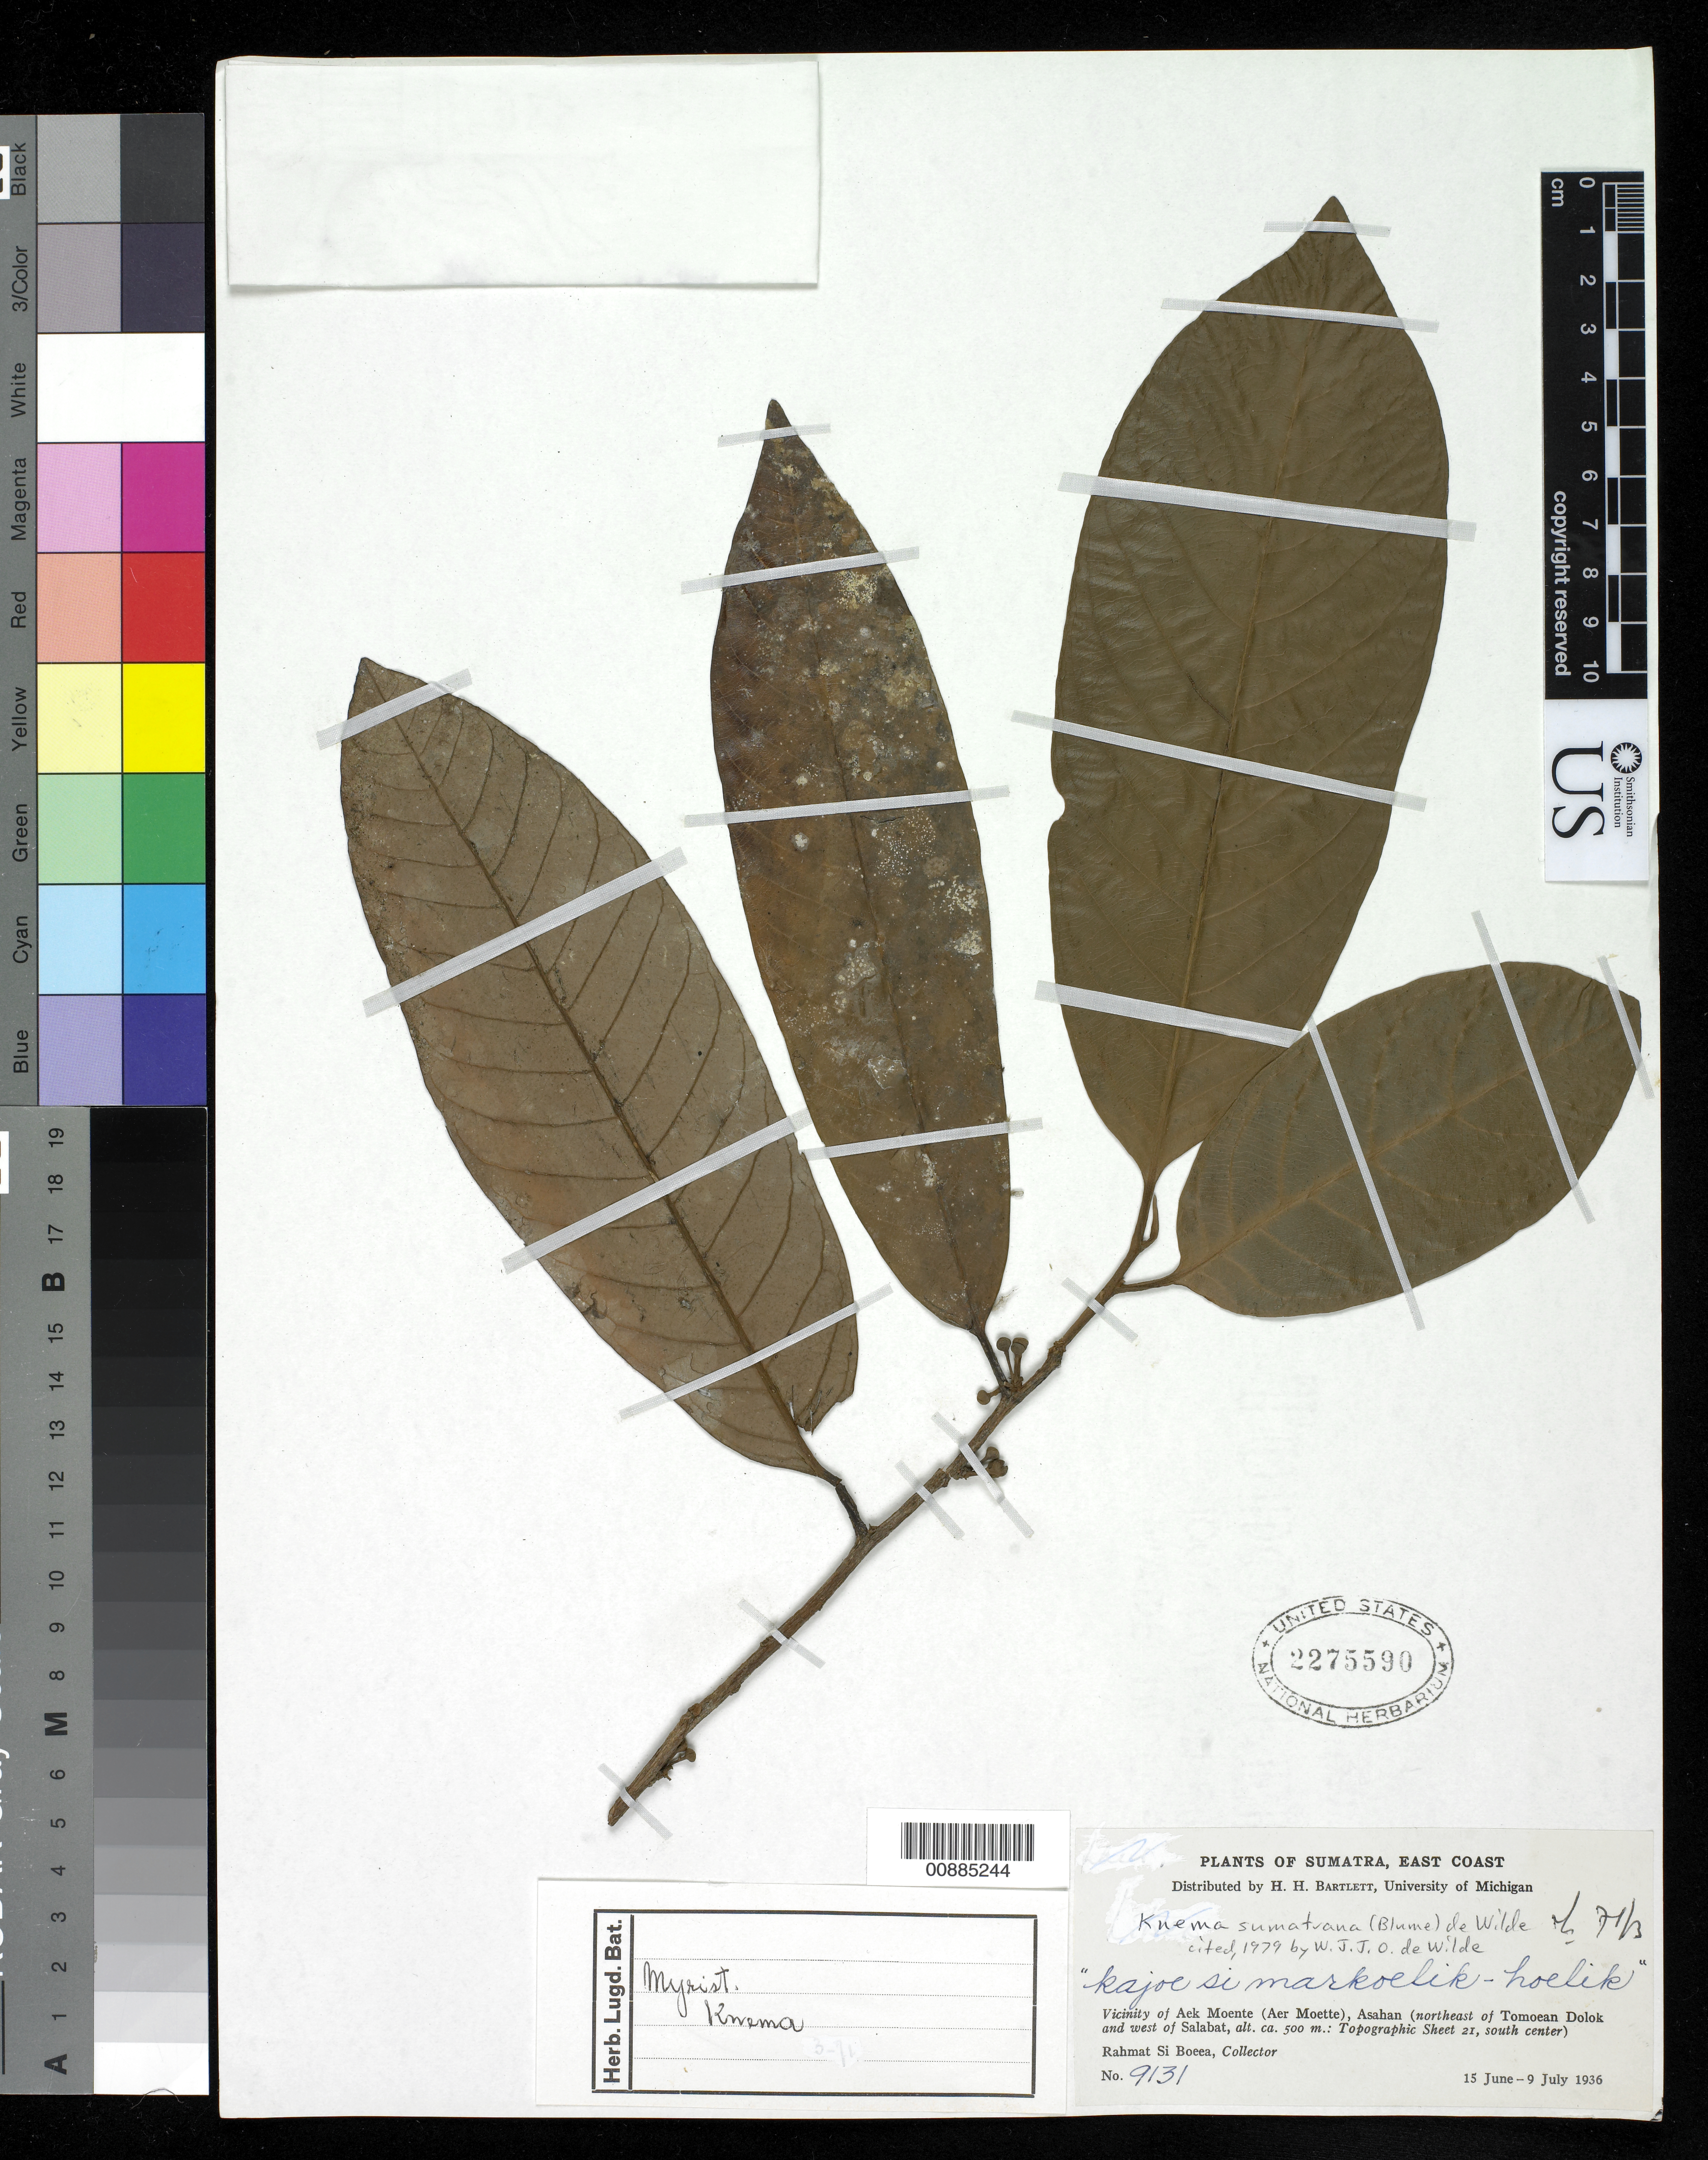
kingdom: Plantae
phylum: Tracheophyta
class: Magnoliopsida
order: Magnoliales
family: Myristicaceae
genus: Knema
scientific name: Knema sumatrana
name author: (Blume) W.J. de Wilde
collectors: Rahmat Si Boeea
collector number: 9131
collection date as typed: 15 Jun 1936 to 09 Jul 1936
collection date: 1936-06-15/1936-07-09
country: Indonesia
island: Sumatra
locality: Vicinity of Aek Moente (Aer Moette), Asahan NE of Tomoean Dolok and W of Salabat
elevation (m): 500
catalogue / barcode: US 2275590